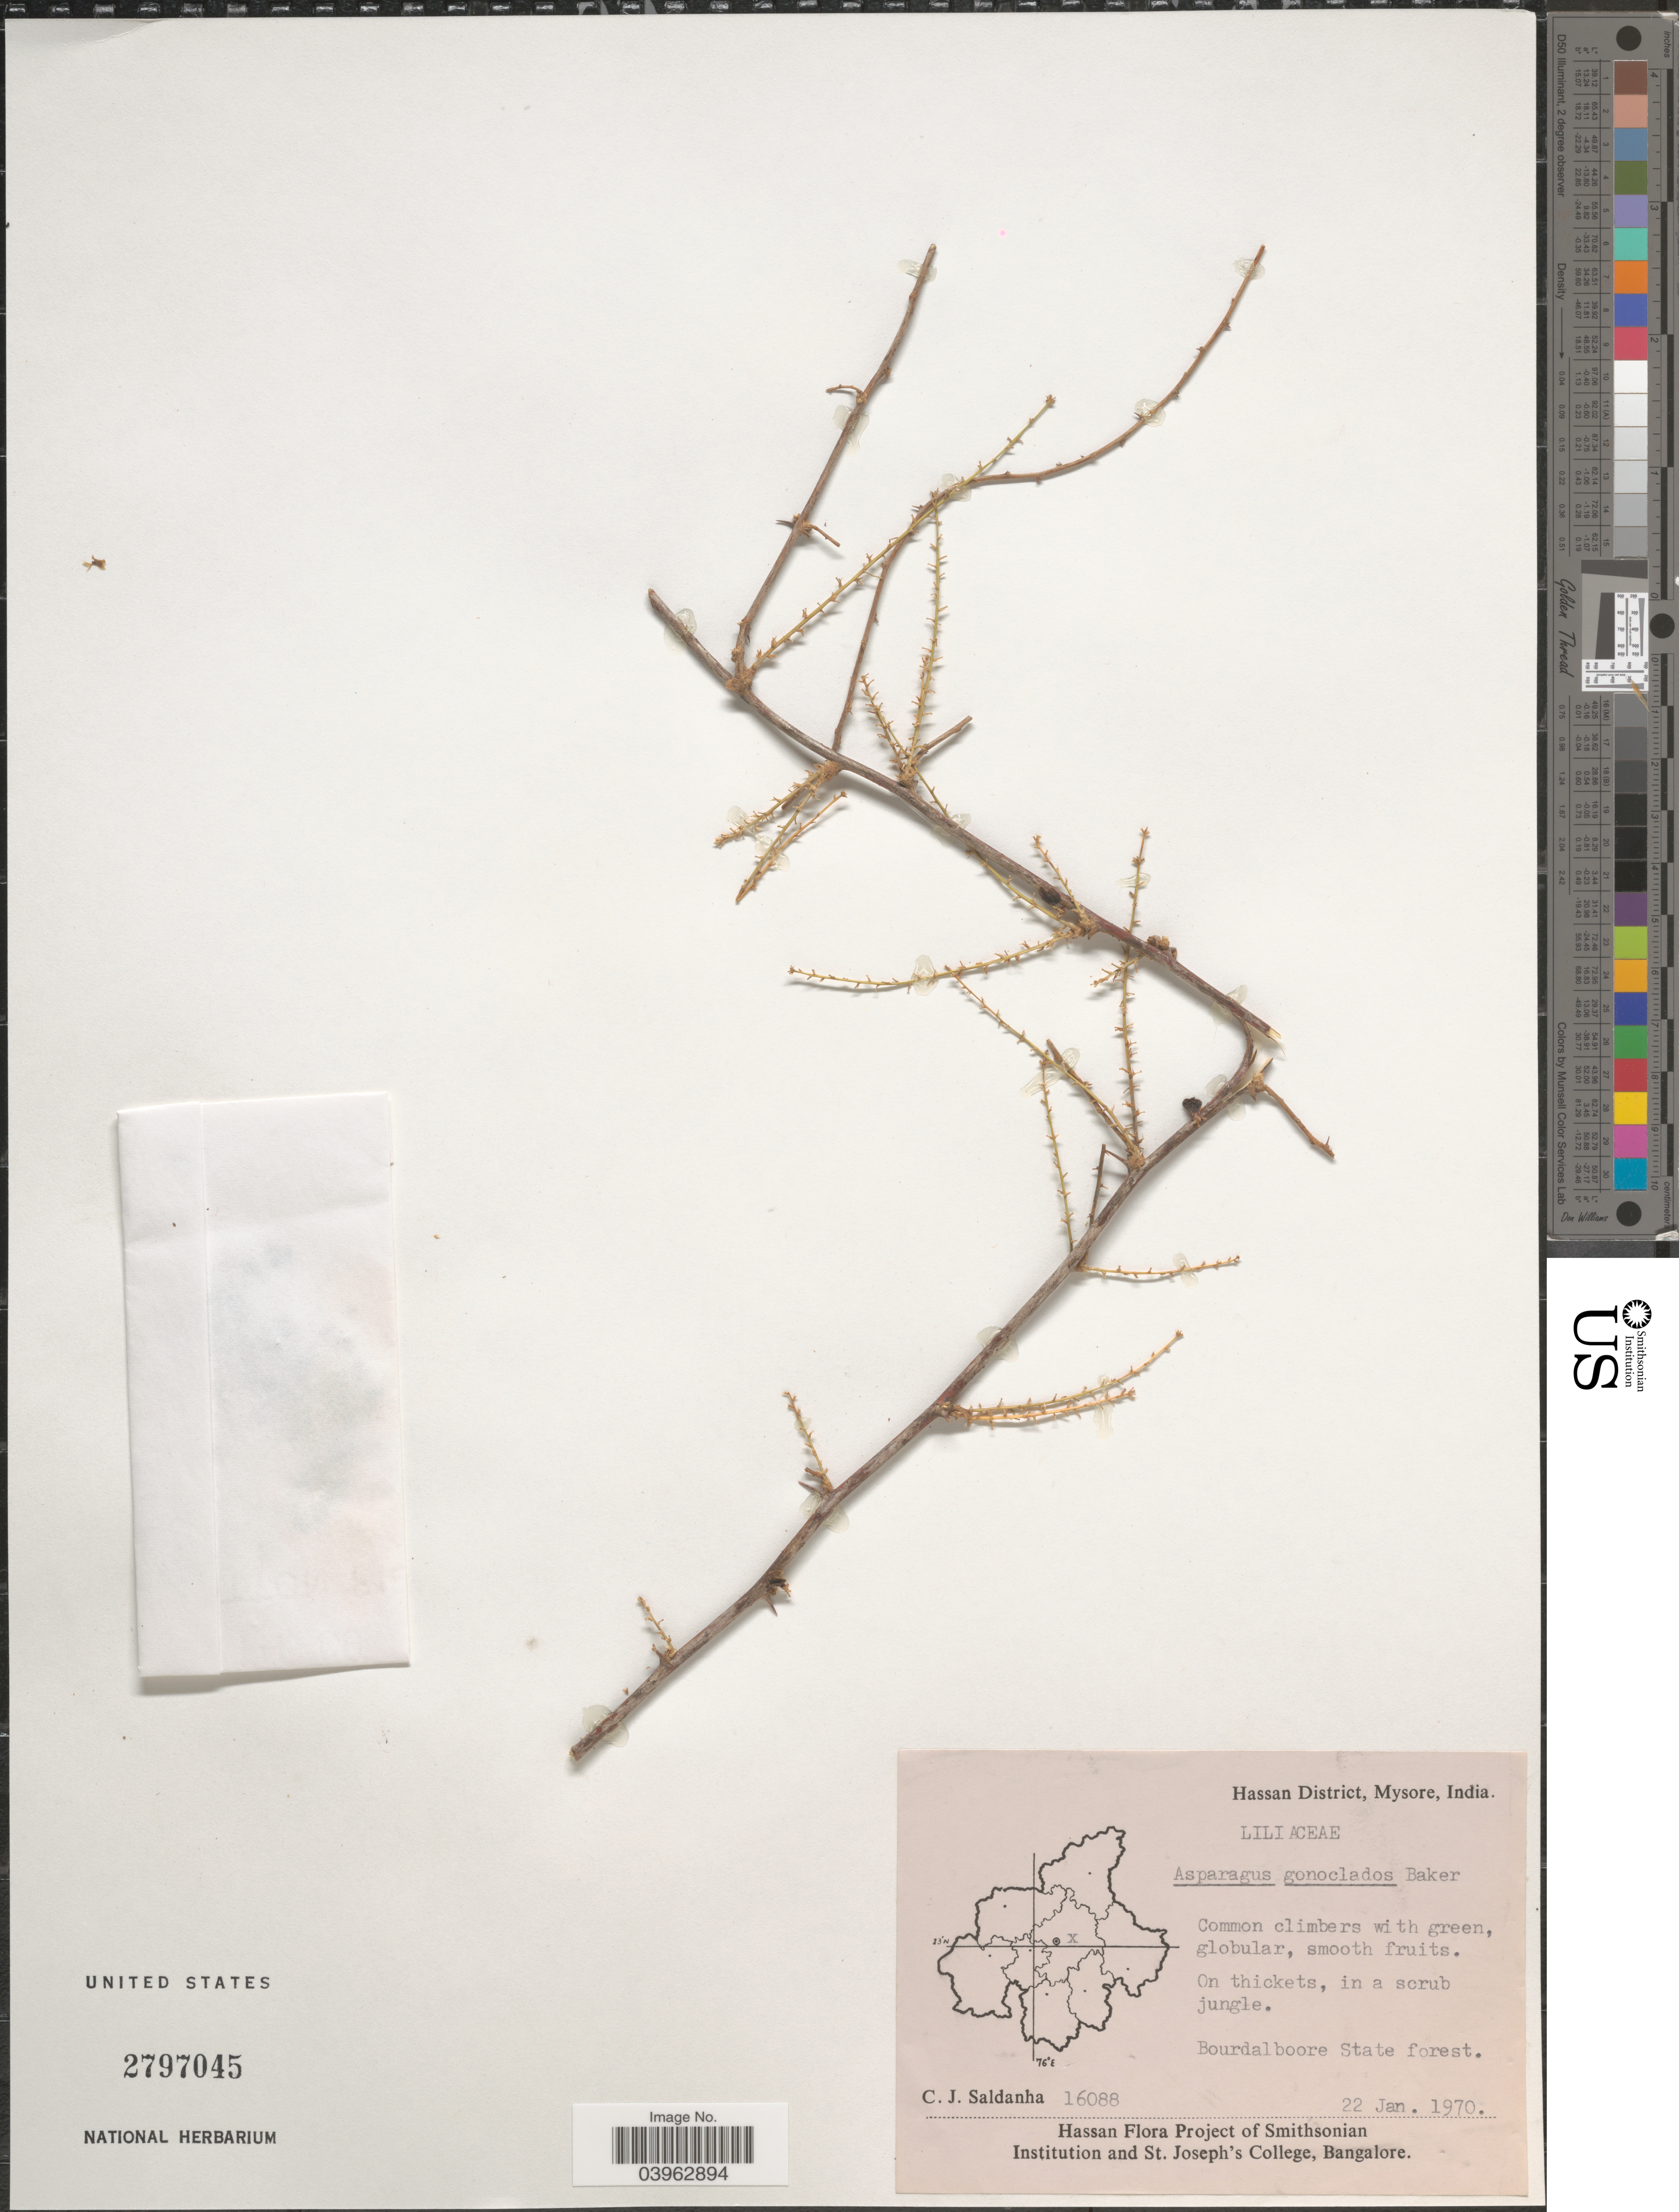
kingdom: Plantae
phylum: Tracheophyta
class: Liliopsida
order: Asparagales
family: Asparagaceae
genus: Asparagus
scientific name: Asparagus gonoclados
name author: Baker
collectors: C. J. Saldanha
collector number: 16088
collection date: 1970-01-22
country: India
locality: Hassan District, Mysore. Bourdalboore State forest.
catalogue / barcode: US 2797045